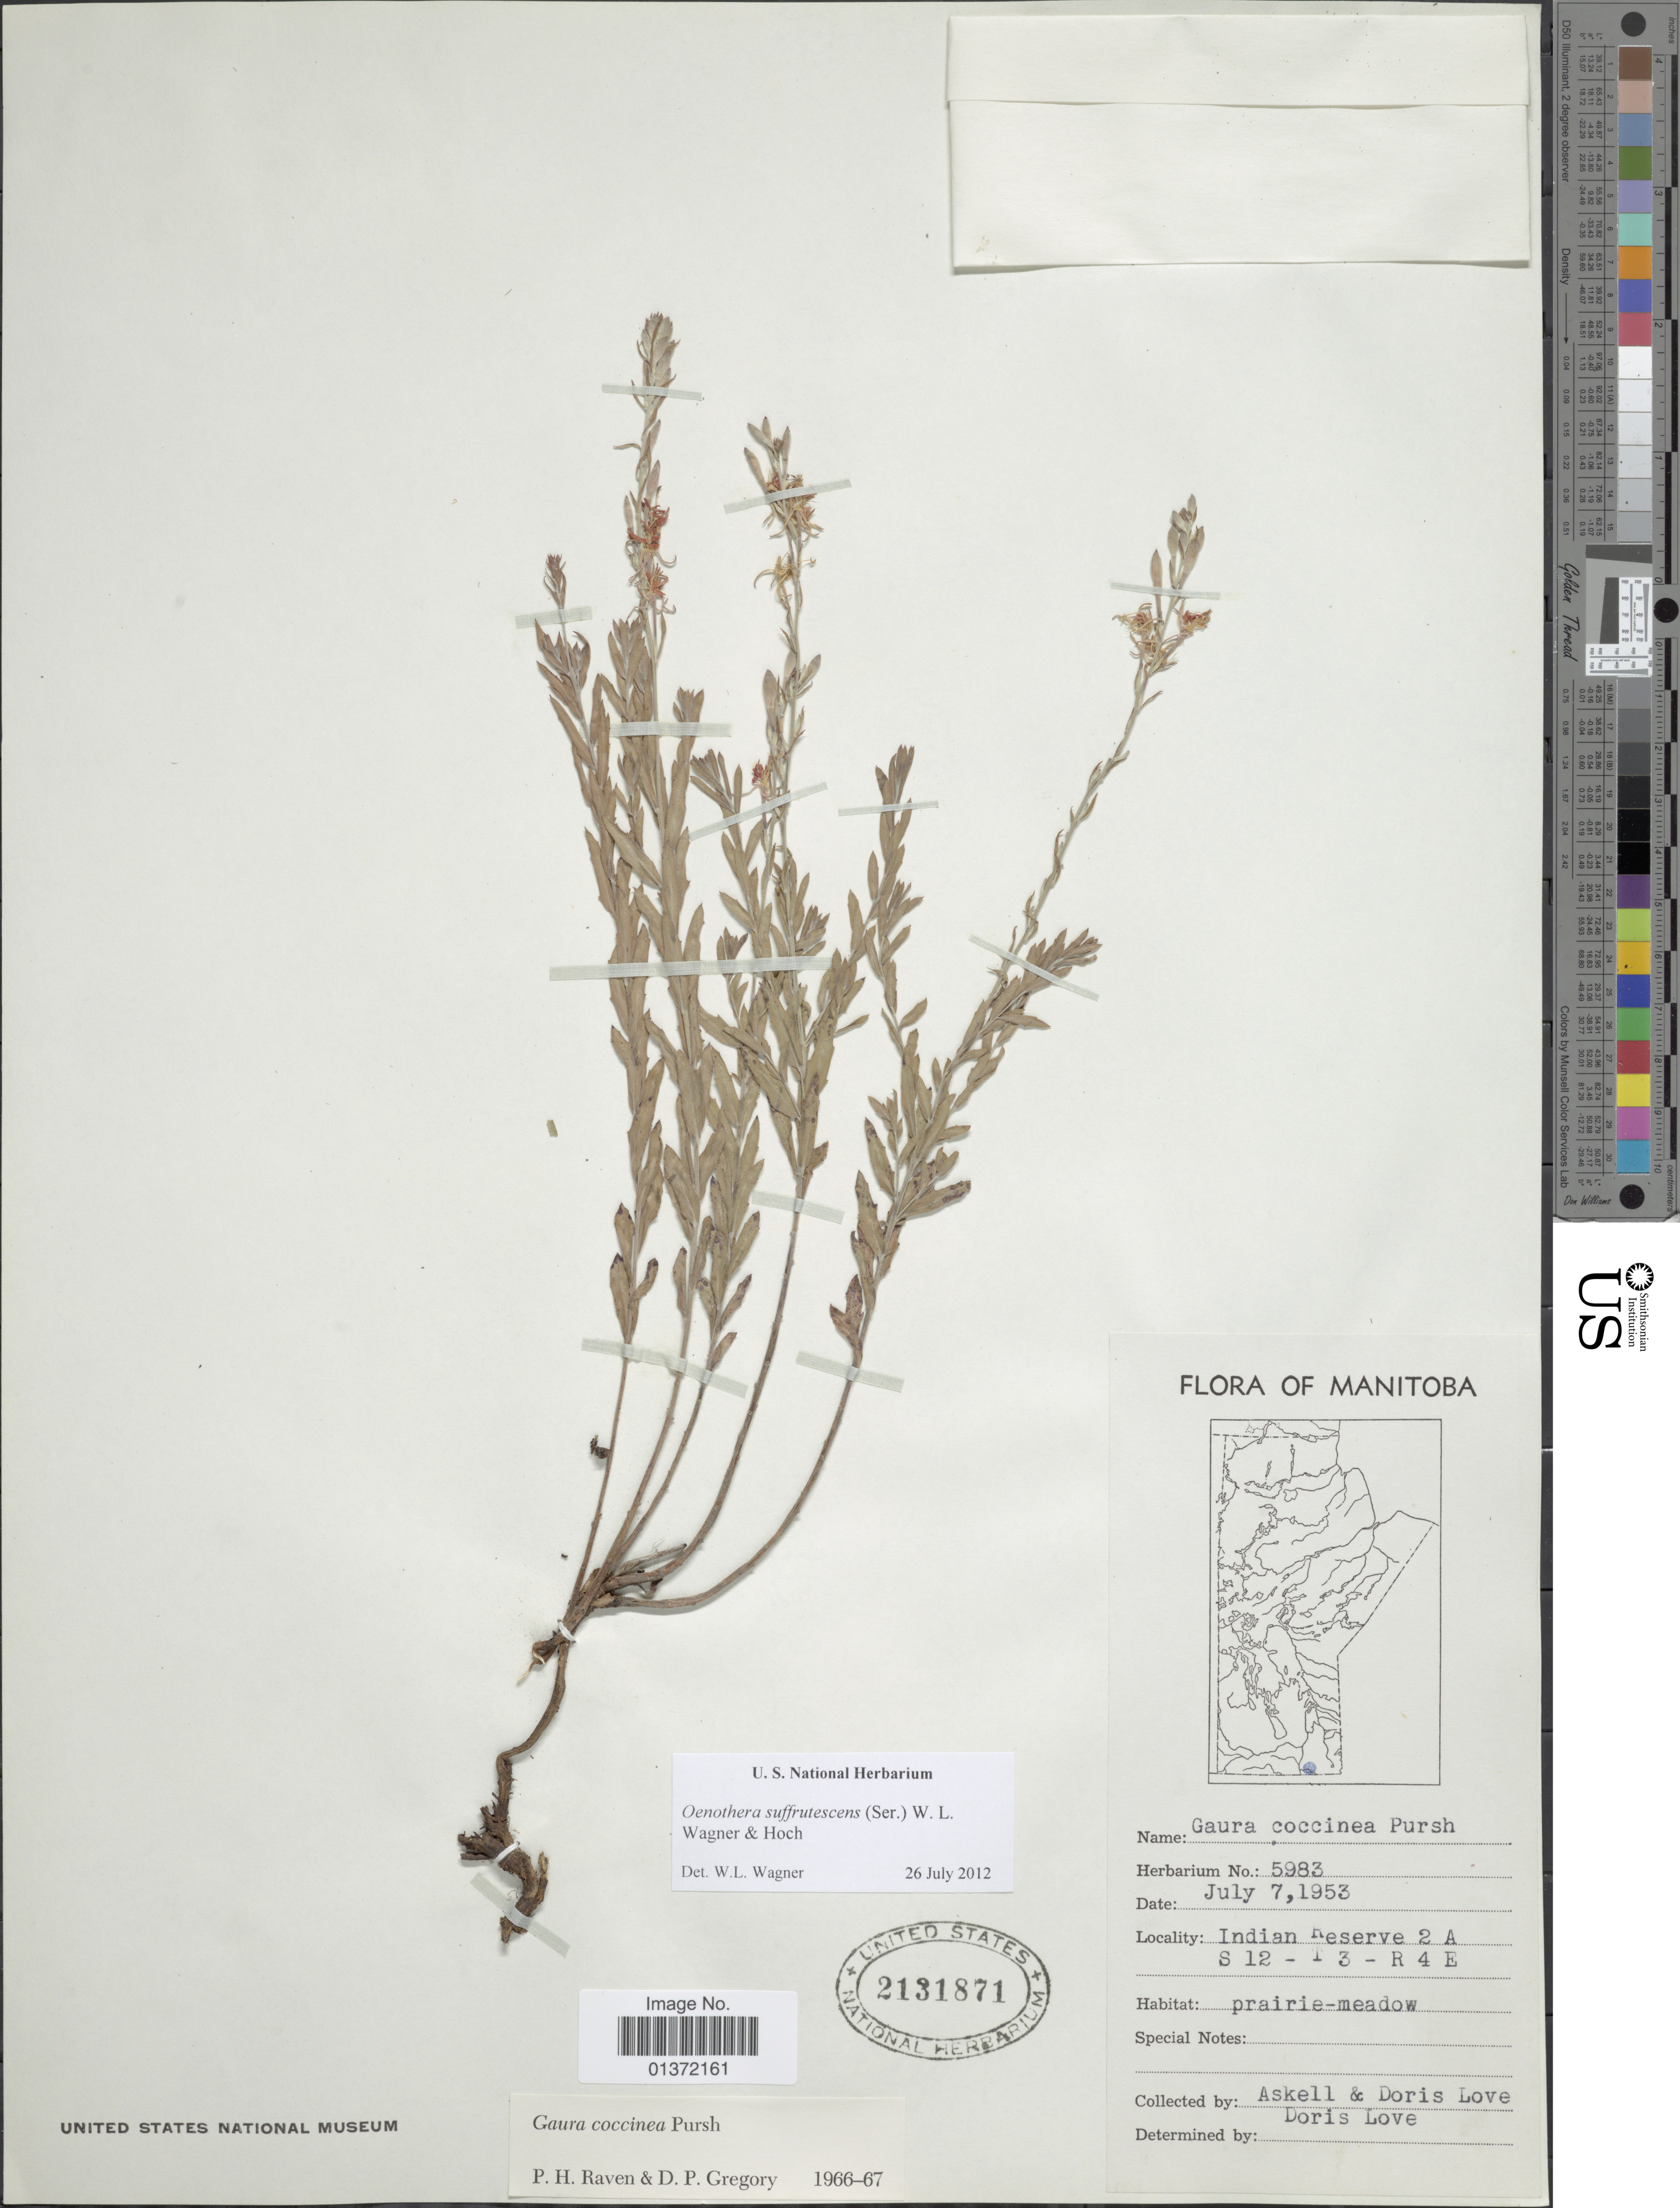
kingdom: Plantae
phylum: Tracheophyta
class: Magnoliopsida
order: Myrtales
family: Onagraceae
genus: Oenothera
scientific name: Oenothera suffrutescens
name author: (Ser.) W.L. Wagner & Hoch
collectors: -. Askell & D. Löve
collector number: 5983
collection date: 1953-07-07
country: Canada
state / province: Manitoba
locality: Indian Reserve 2A, S12-T3-R4E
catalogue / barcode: US 2131871